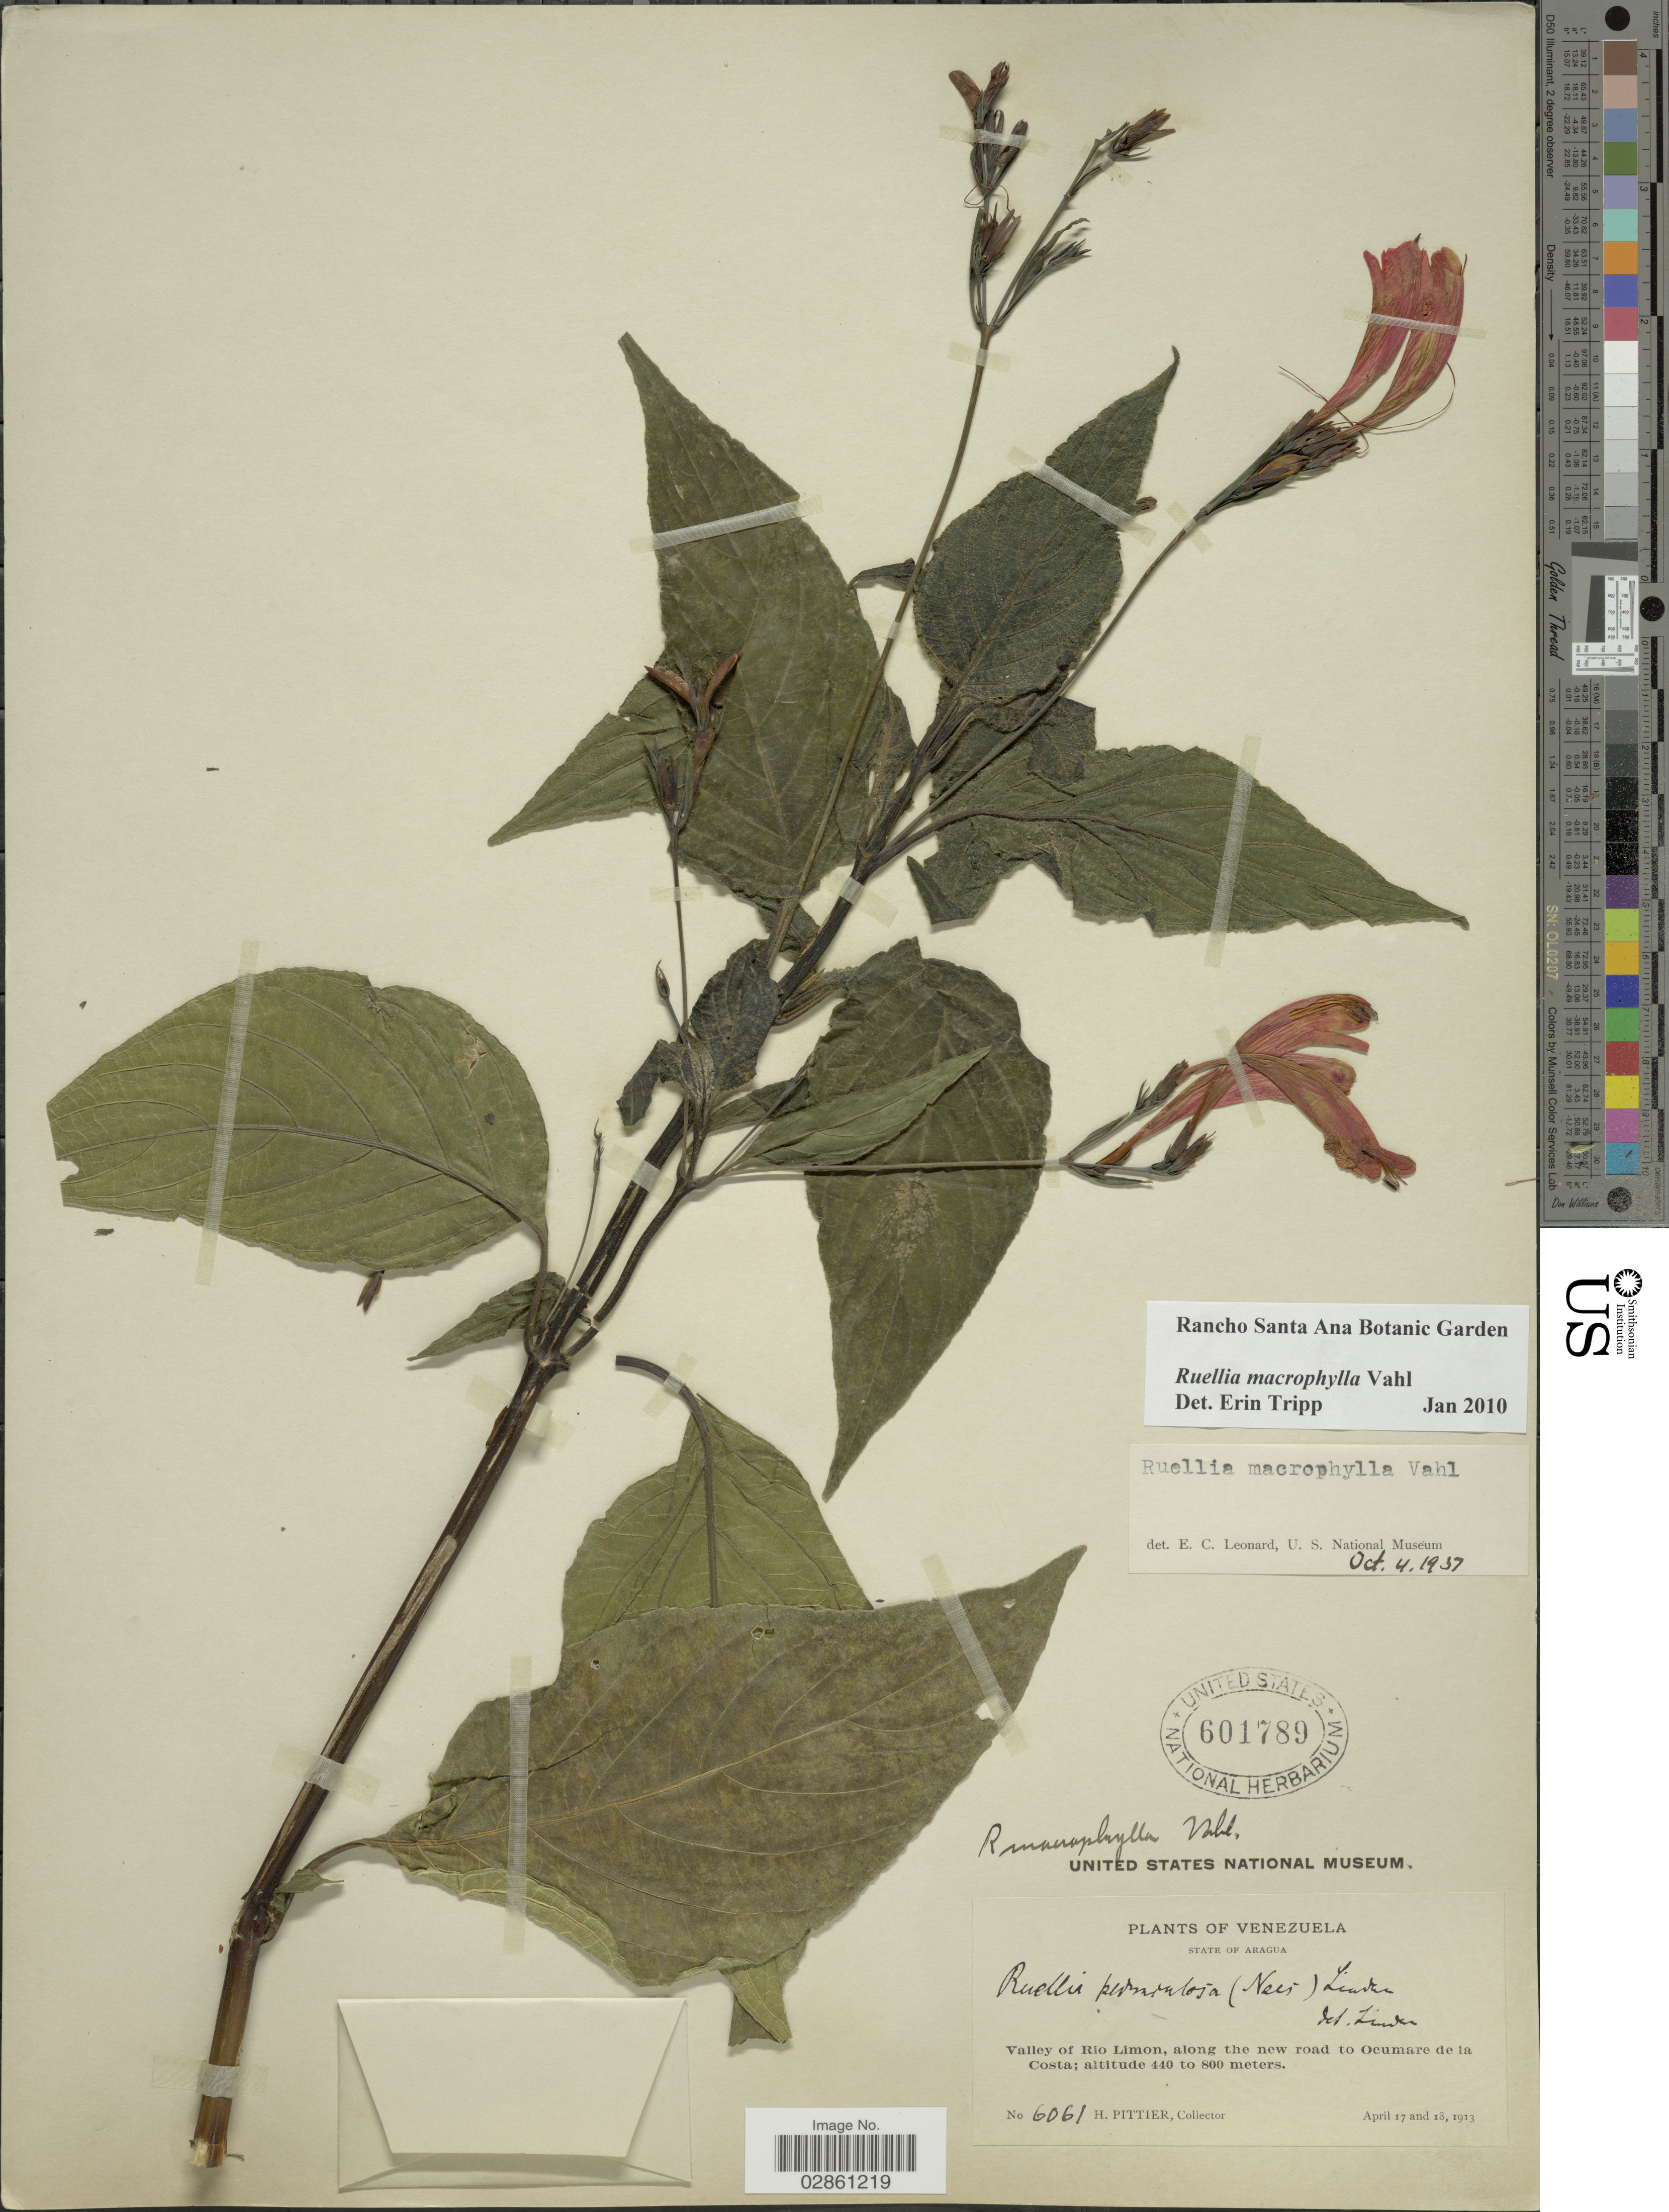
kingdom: Plantae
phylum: Tracheophyta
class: Magnoliopsida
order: Lamiales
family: Acanthaceae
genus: Ruellia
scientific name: Ruellia macrophylla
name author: Vahl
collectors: H. F. Pittier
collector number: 6061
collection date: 1913-04-17/1913-04-18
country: Venezuela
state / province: Aragua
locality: Valley of Rio Limon, along the new road to Ocumare de la Costa.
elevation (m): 440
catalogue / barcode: US 601789